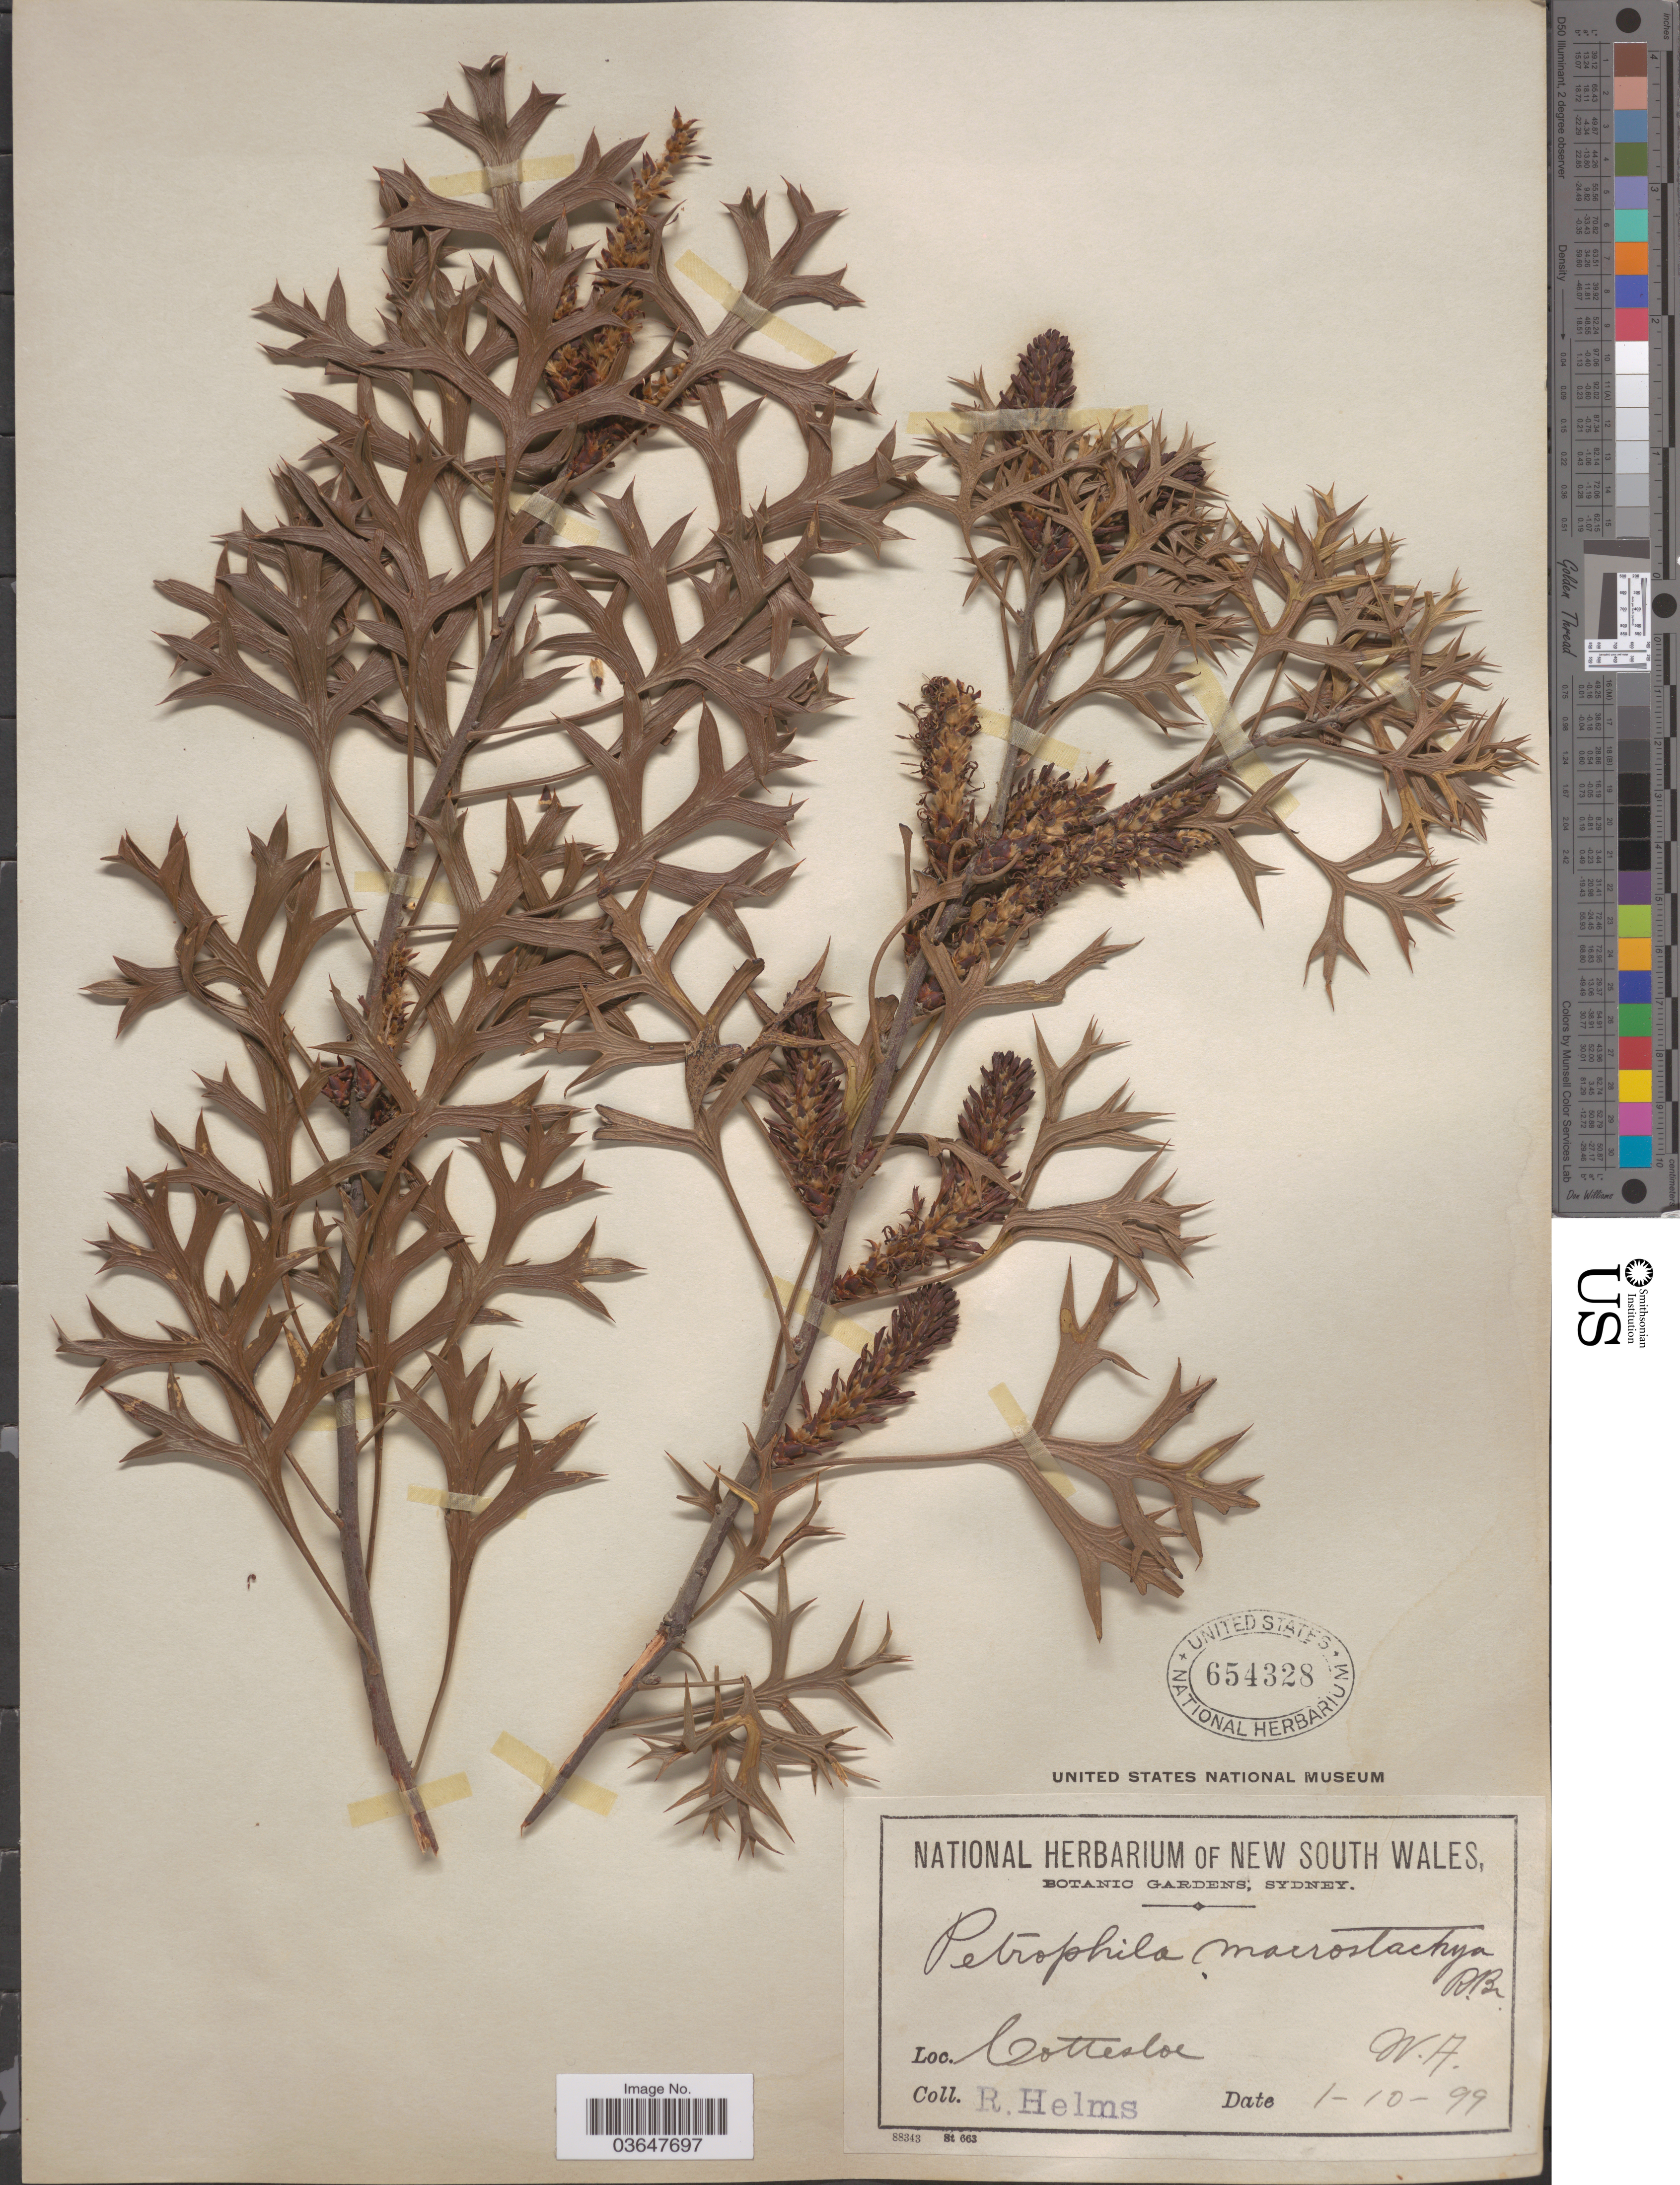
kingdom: Plantae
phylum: Tracheophyta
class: Magnoliopsida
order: Proteales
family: Proteaceae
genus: Petrophile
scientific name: Petrophile macrostachya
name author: R. Br.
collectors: R. Helms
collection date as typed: Transcribed d/m/y: 1/10/99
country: Australia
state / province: Western Australia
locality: Cottesloe W.A.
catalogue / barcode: US 654328